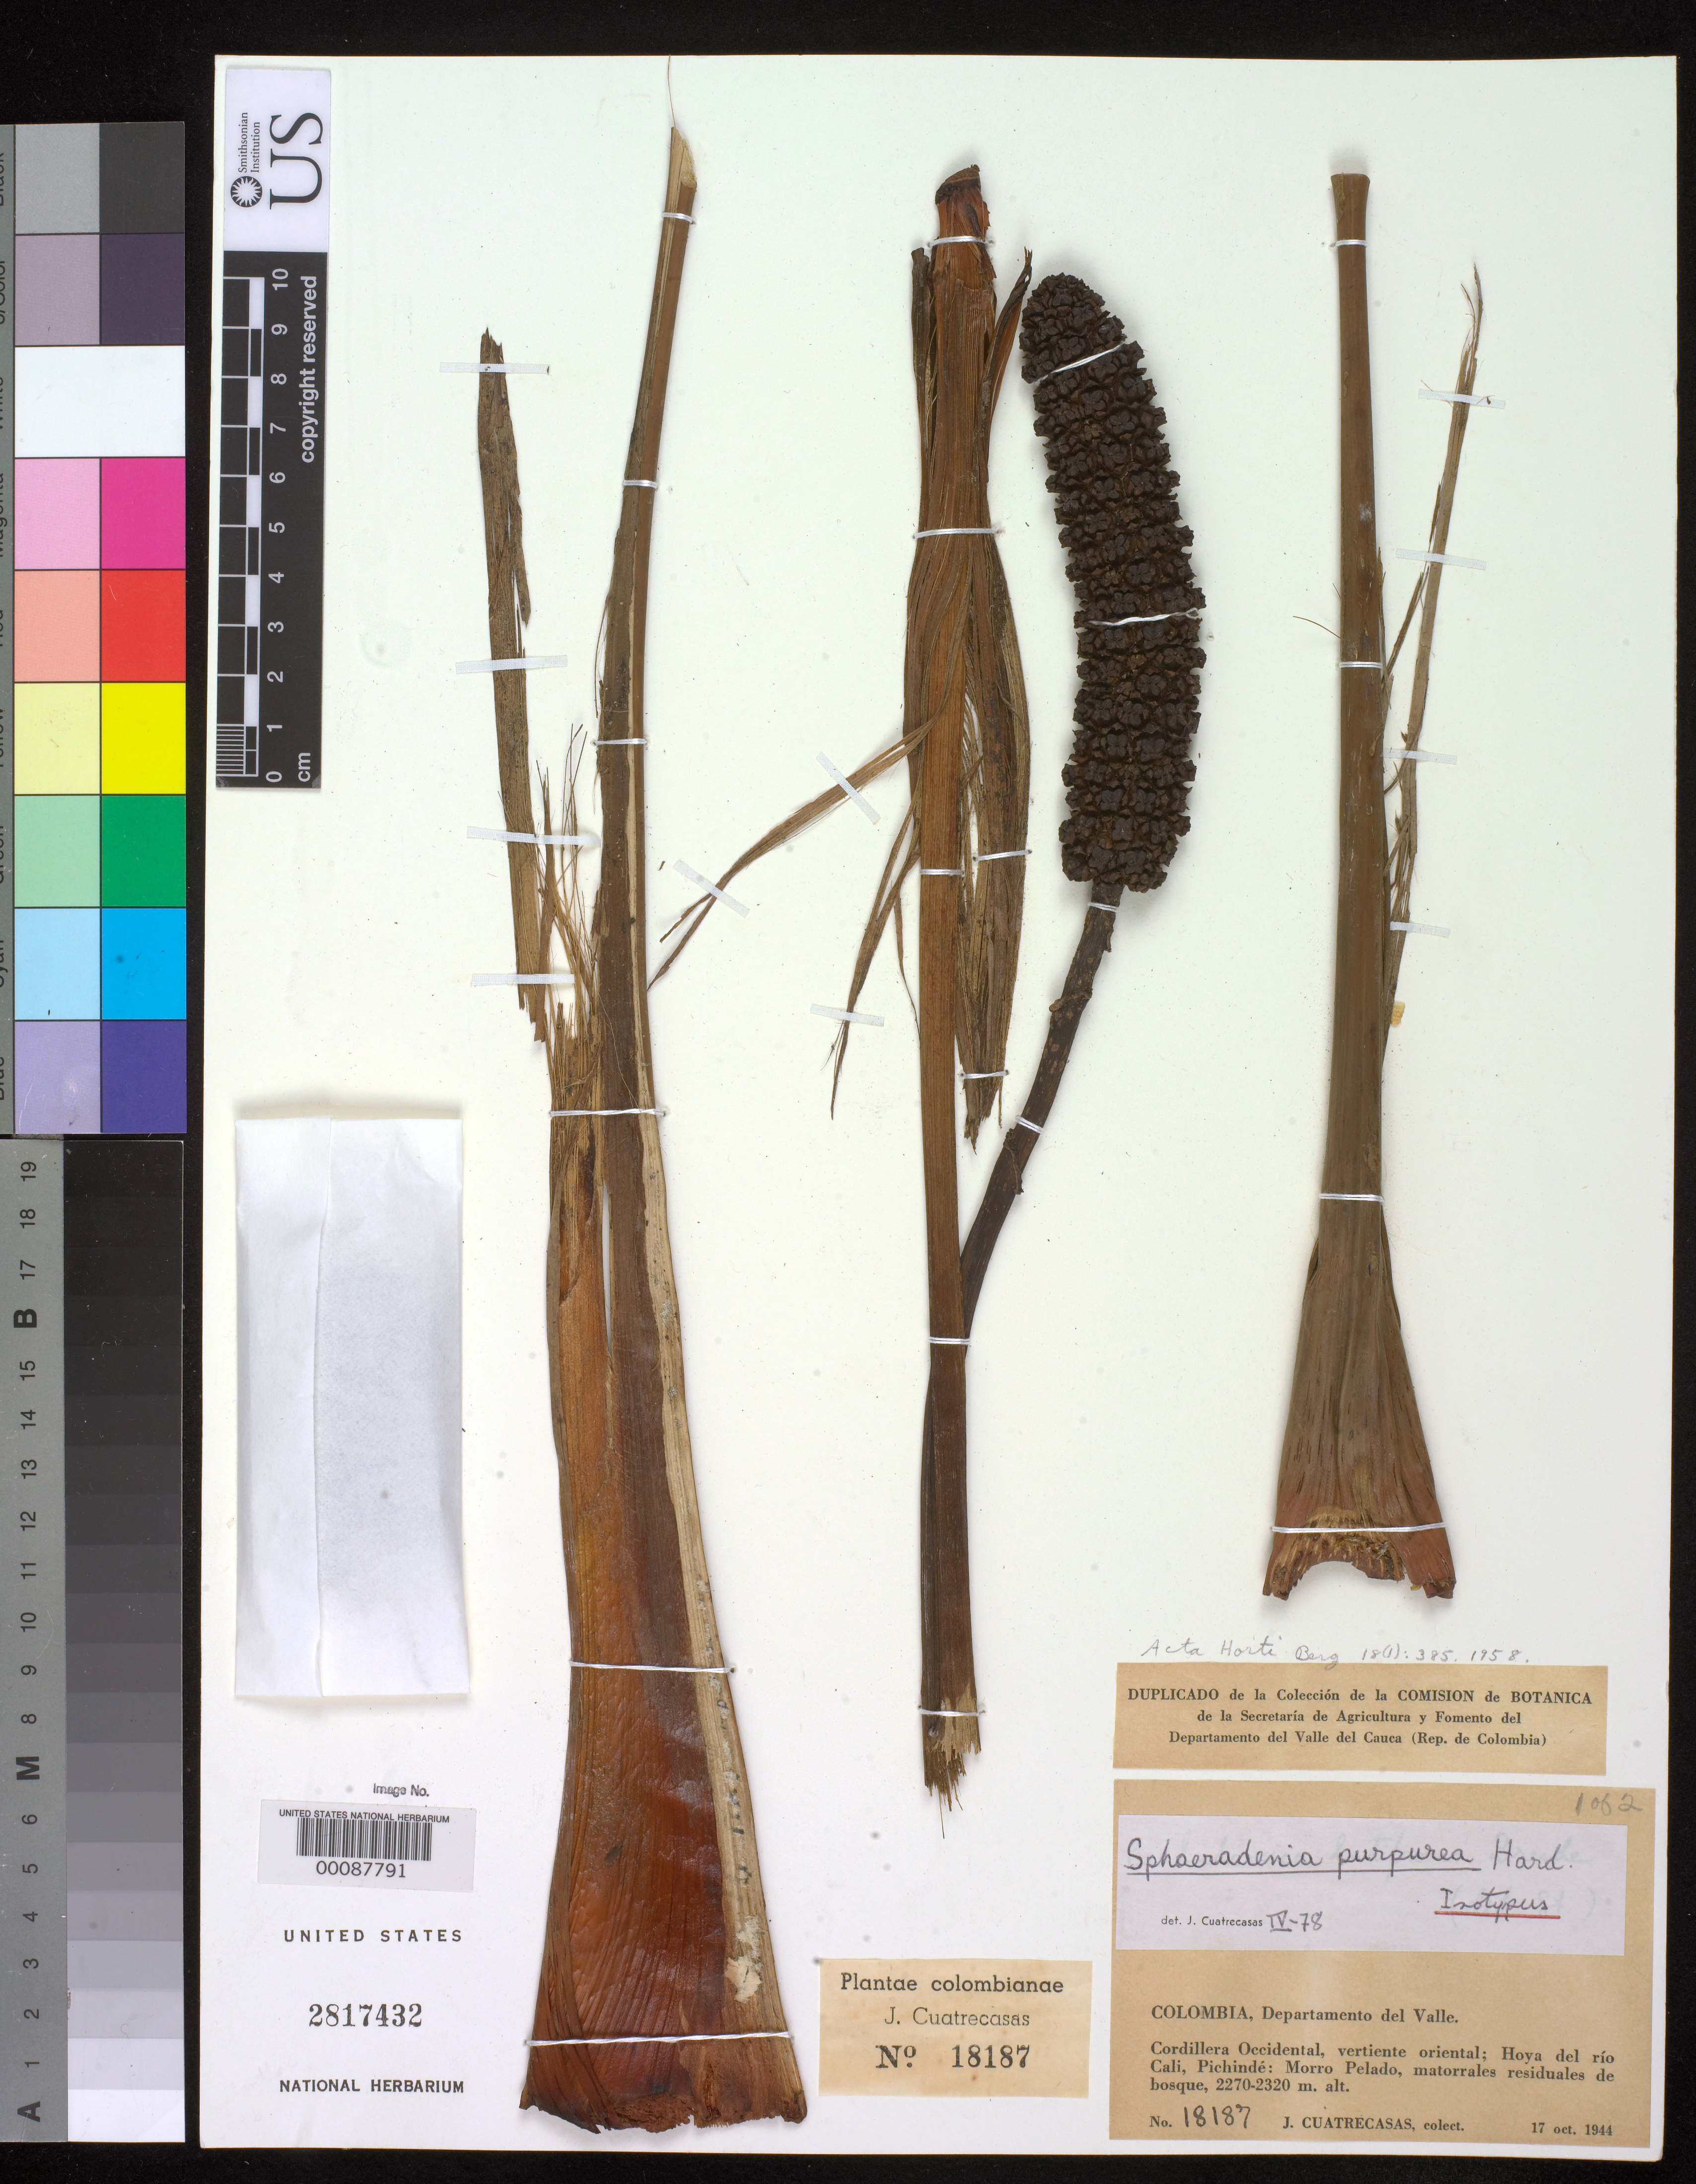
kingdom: Plantae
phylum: Tracheophyta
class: Liliopsida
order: Pandanales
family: Cyclanthaceae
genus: Sphaeradenia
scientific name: Sphaeradenia purpurea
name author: Haling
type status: Isotype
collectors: J. Cuatrecasas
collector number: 18187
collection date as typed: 17 Oct 1944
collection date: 1944-10-17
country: Colombia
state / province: Valle del Cauca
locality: Hoya del Rio Cali, Pichinde: Morro Pelado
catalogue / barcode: US 2817432